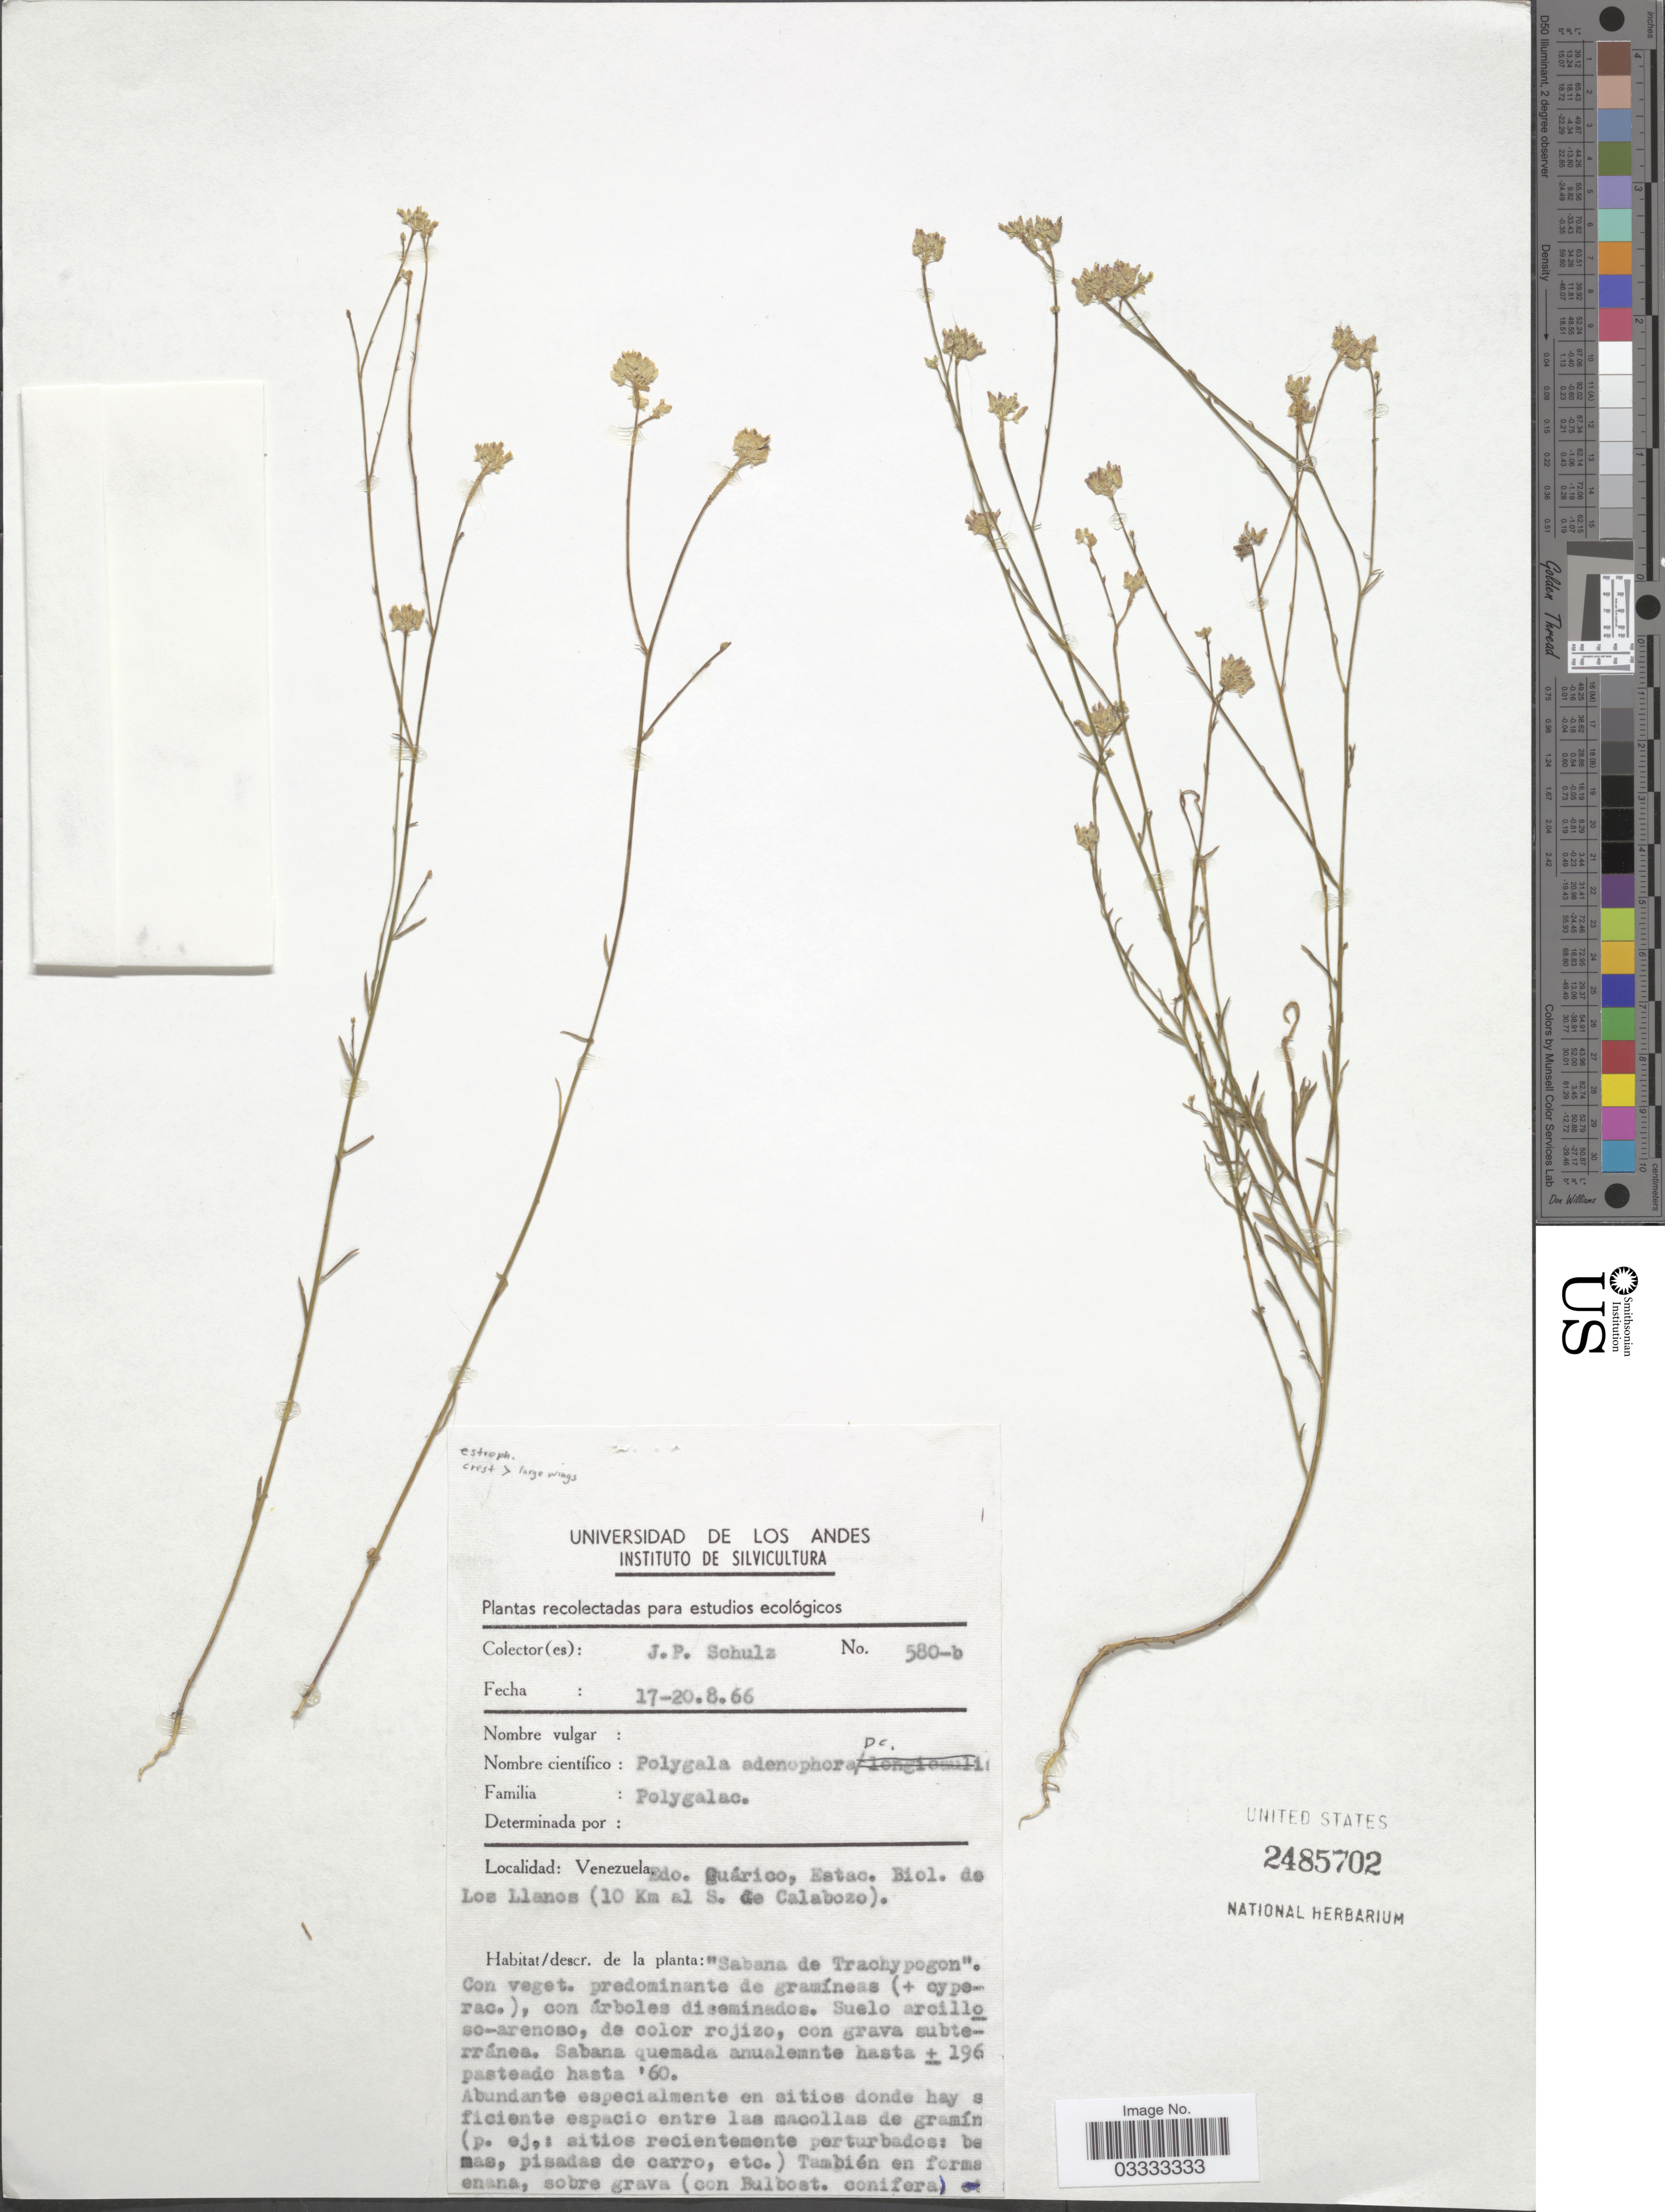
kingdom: Plantae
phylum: Tracheophyta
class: Magnoliopsida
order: Fabales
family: Polygalaceae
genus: Polygala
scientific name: Polygala adenophora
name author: DC.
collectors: J. P. Schulz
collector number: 580-b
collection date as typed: Transcribed d/m/y: 17/8/66 to 20/8/66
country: Venezuela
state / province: Guárico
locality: Estac. Biol. de Los Llanos (10 Km al S. de Calabozo).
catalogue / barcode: US 2485702